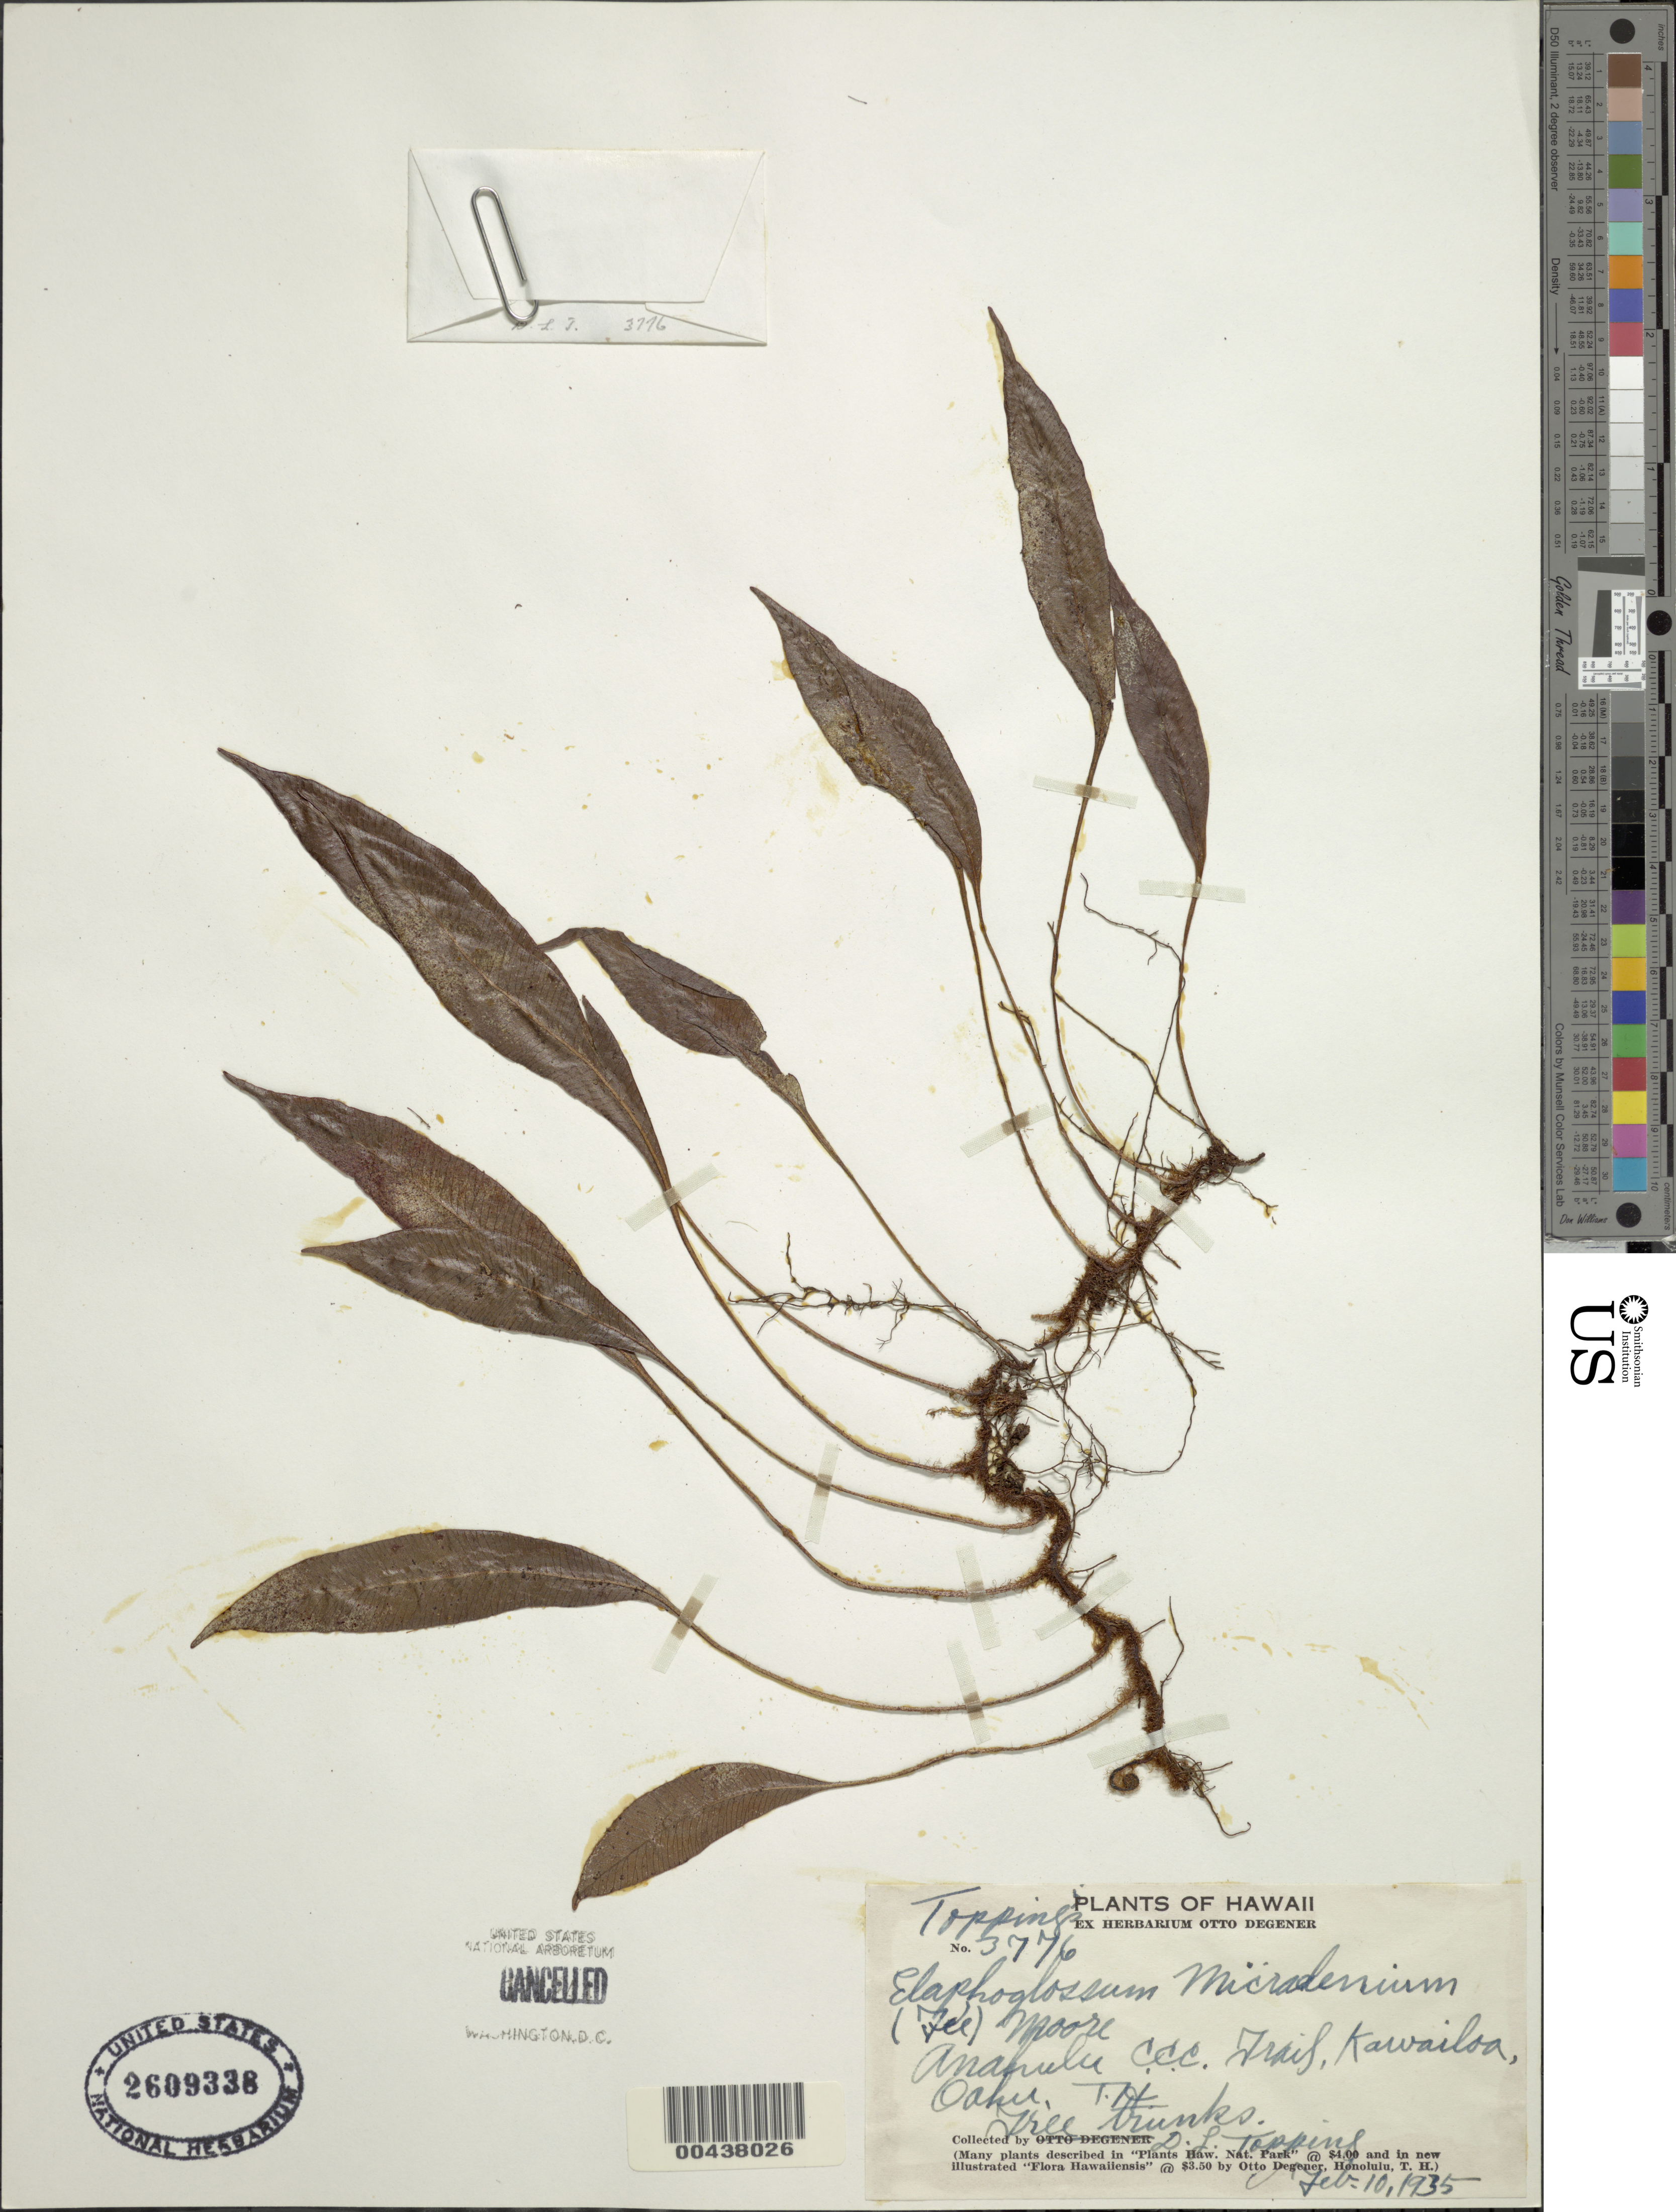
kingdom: Plantae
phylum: Tracheophyta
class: Polypodiopsida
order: Polypodiales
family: Dryopteridaceae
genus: Elaphoglossum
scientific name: Elaphoglossum pellucidum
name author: Gaudich.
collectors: D. L. Topping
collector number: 3776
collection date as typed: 10 Feb 1935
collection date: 1935-02-10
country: United States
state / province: Hawaii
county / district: Honolulu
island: Oahu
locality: Anahulu C.C.C. Trail, Kawailoa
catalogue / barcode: US 2609338